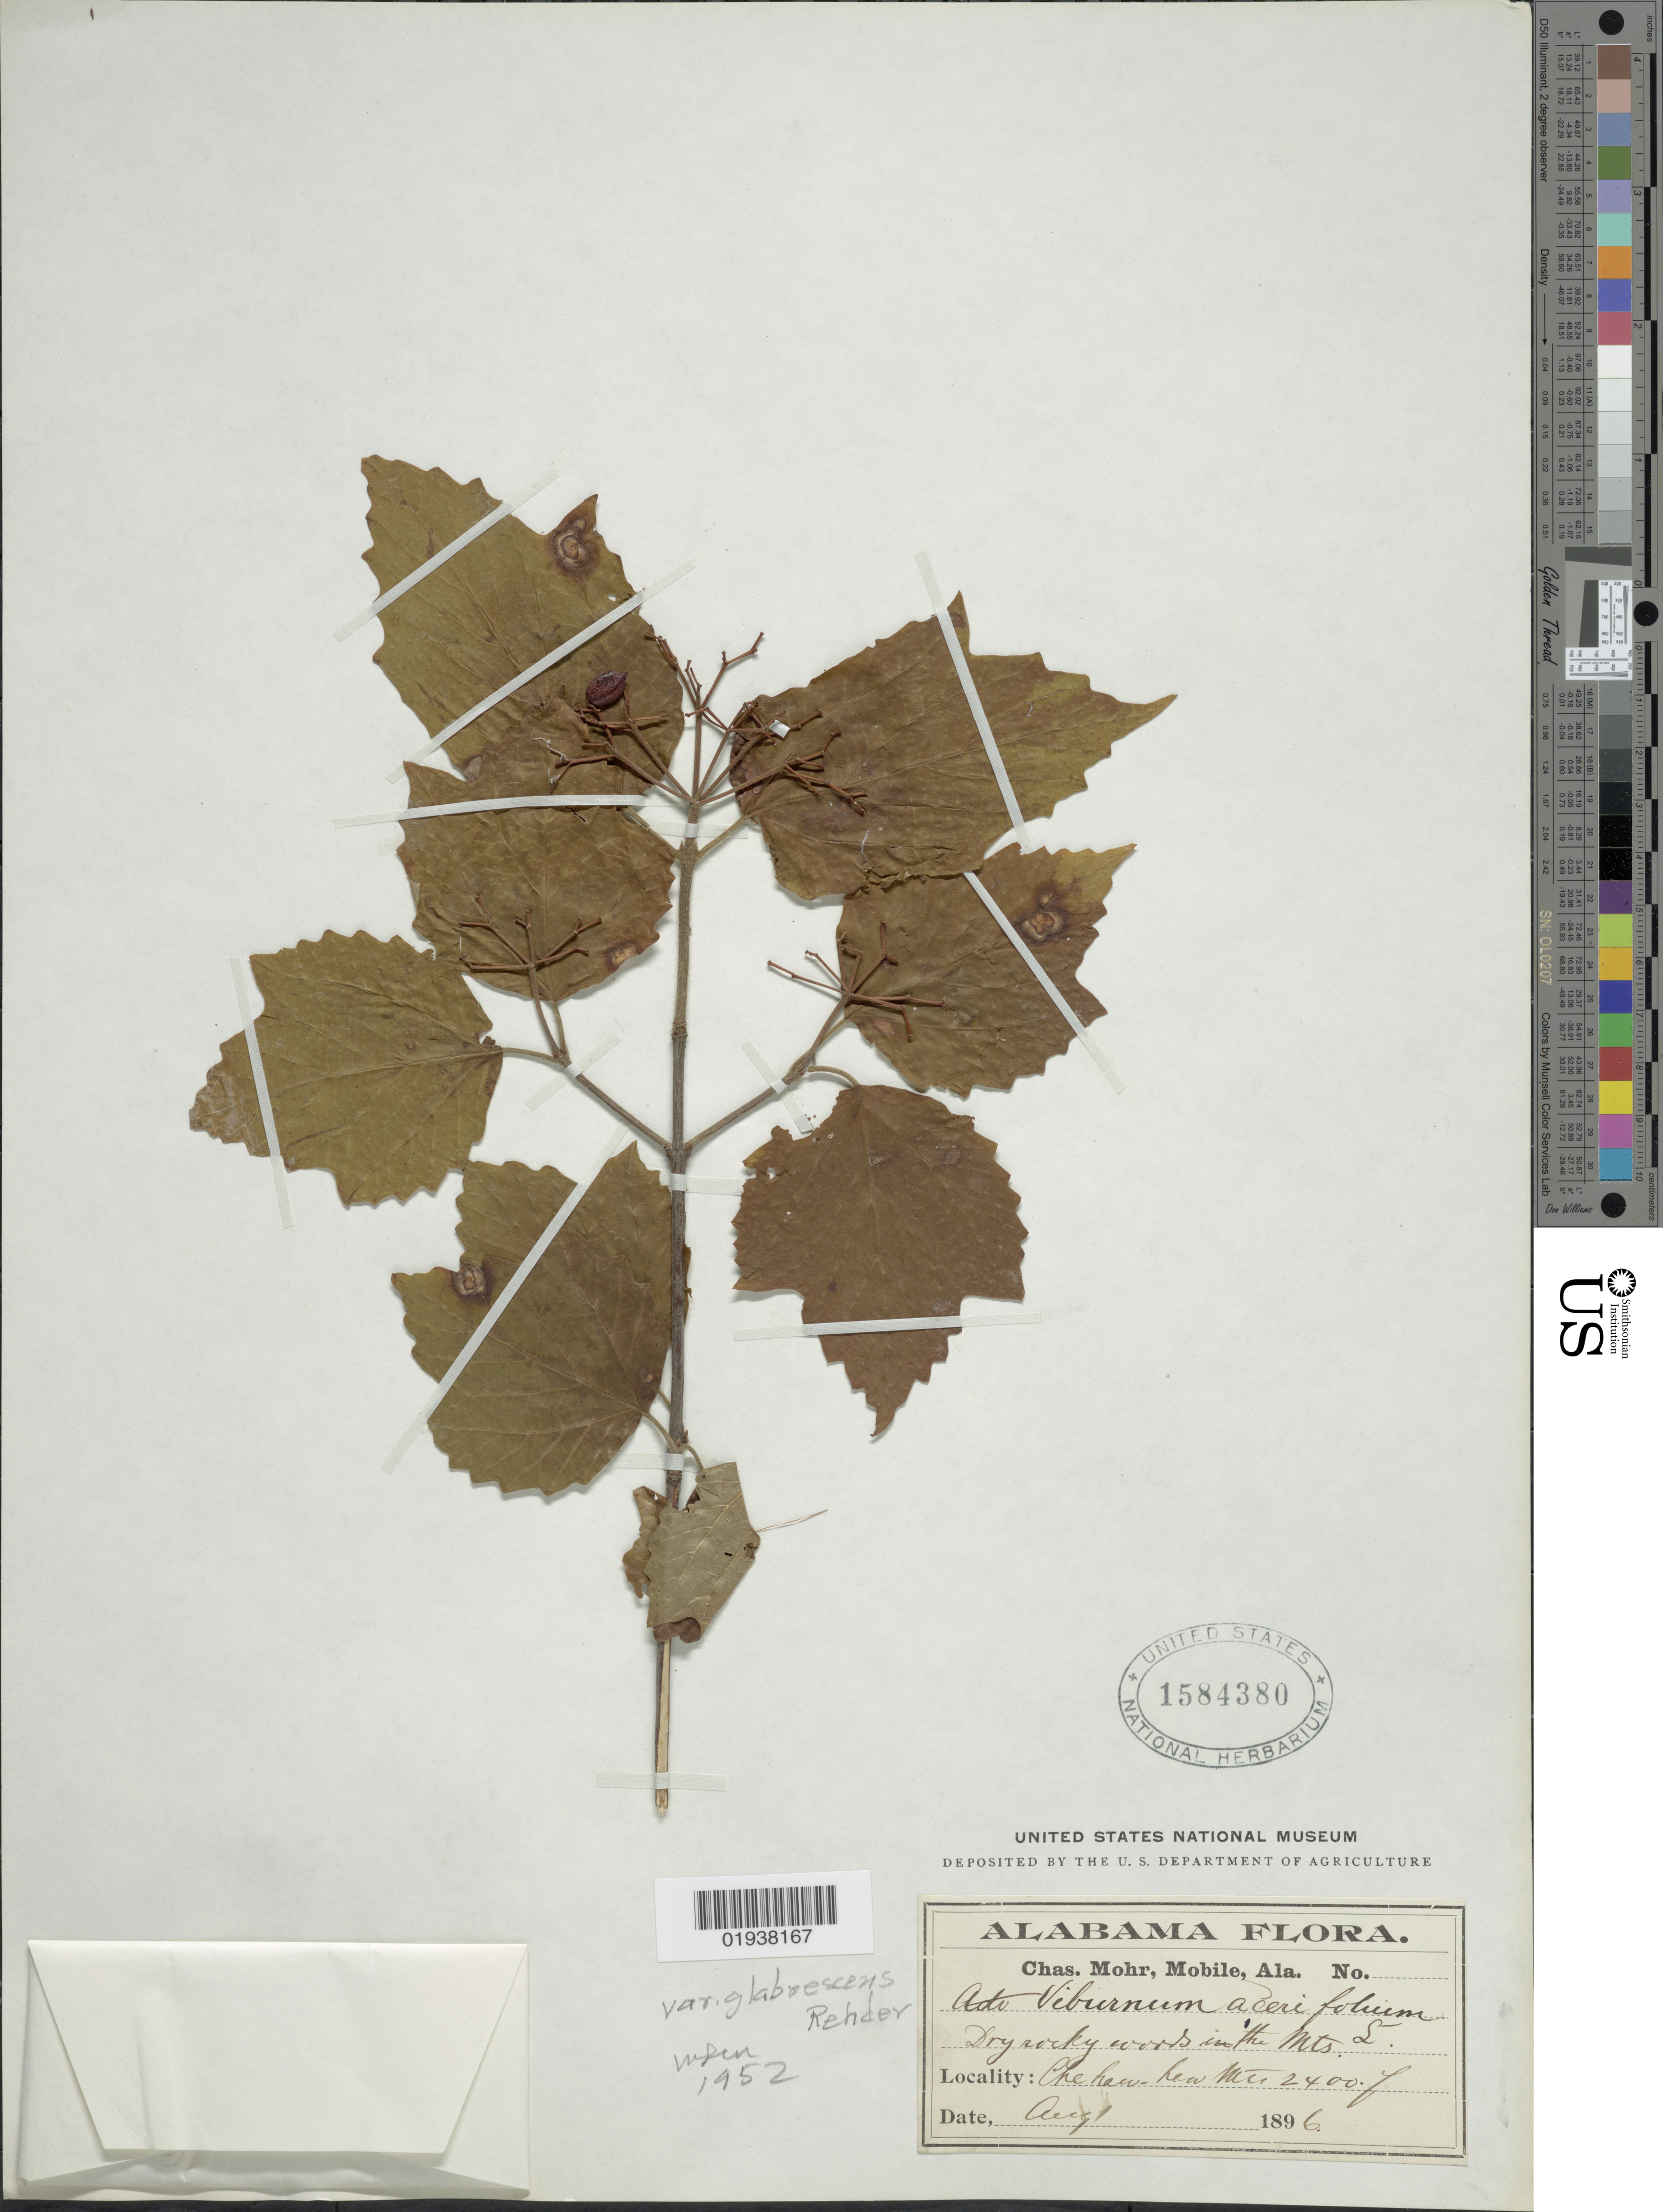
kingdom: Plantae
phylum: Tracheophyta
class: Magnoliopsida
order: Dipsacales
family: Viburnaceae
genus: Viburnum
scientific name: Viburnum acerifolium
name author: L.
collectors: Mohr, C. T. (herbarium)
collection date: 1896-08-01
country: United States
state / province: Alabama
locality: Dry rocky woods in the Mts. Chehaw Lew Mts.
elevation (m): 732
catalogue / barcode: US 1584380